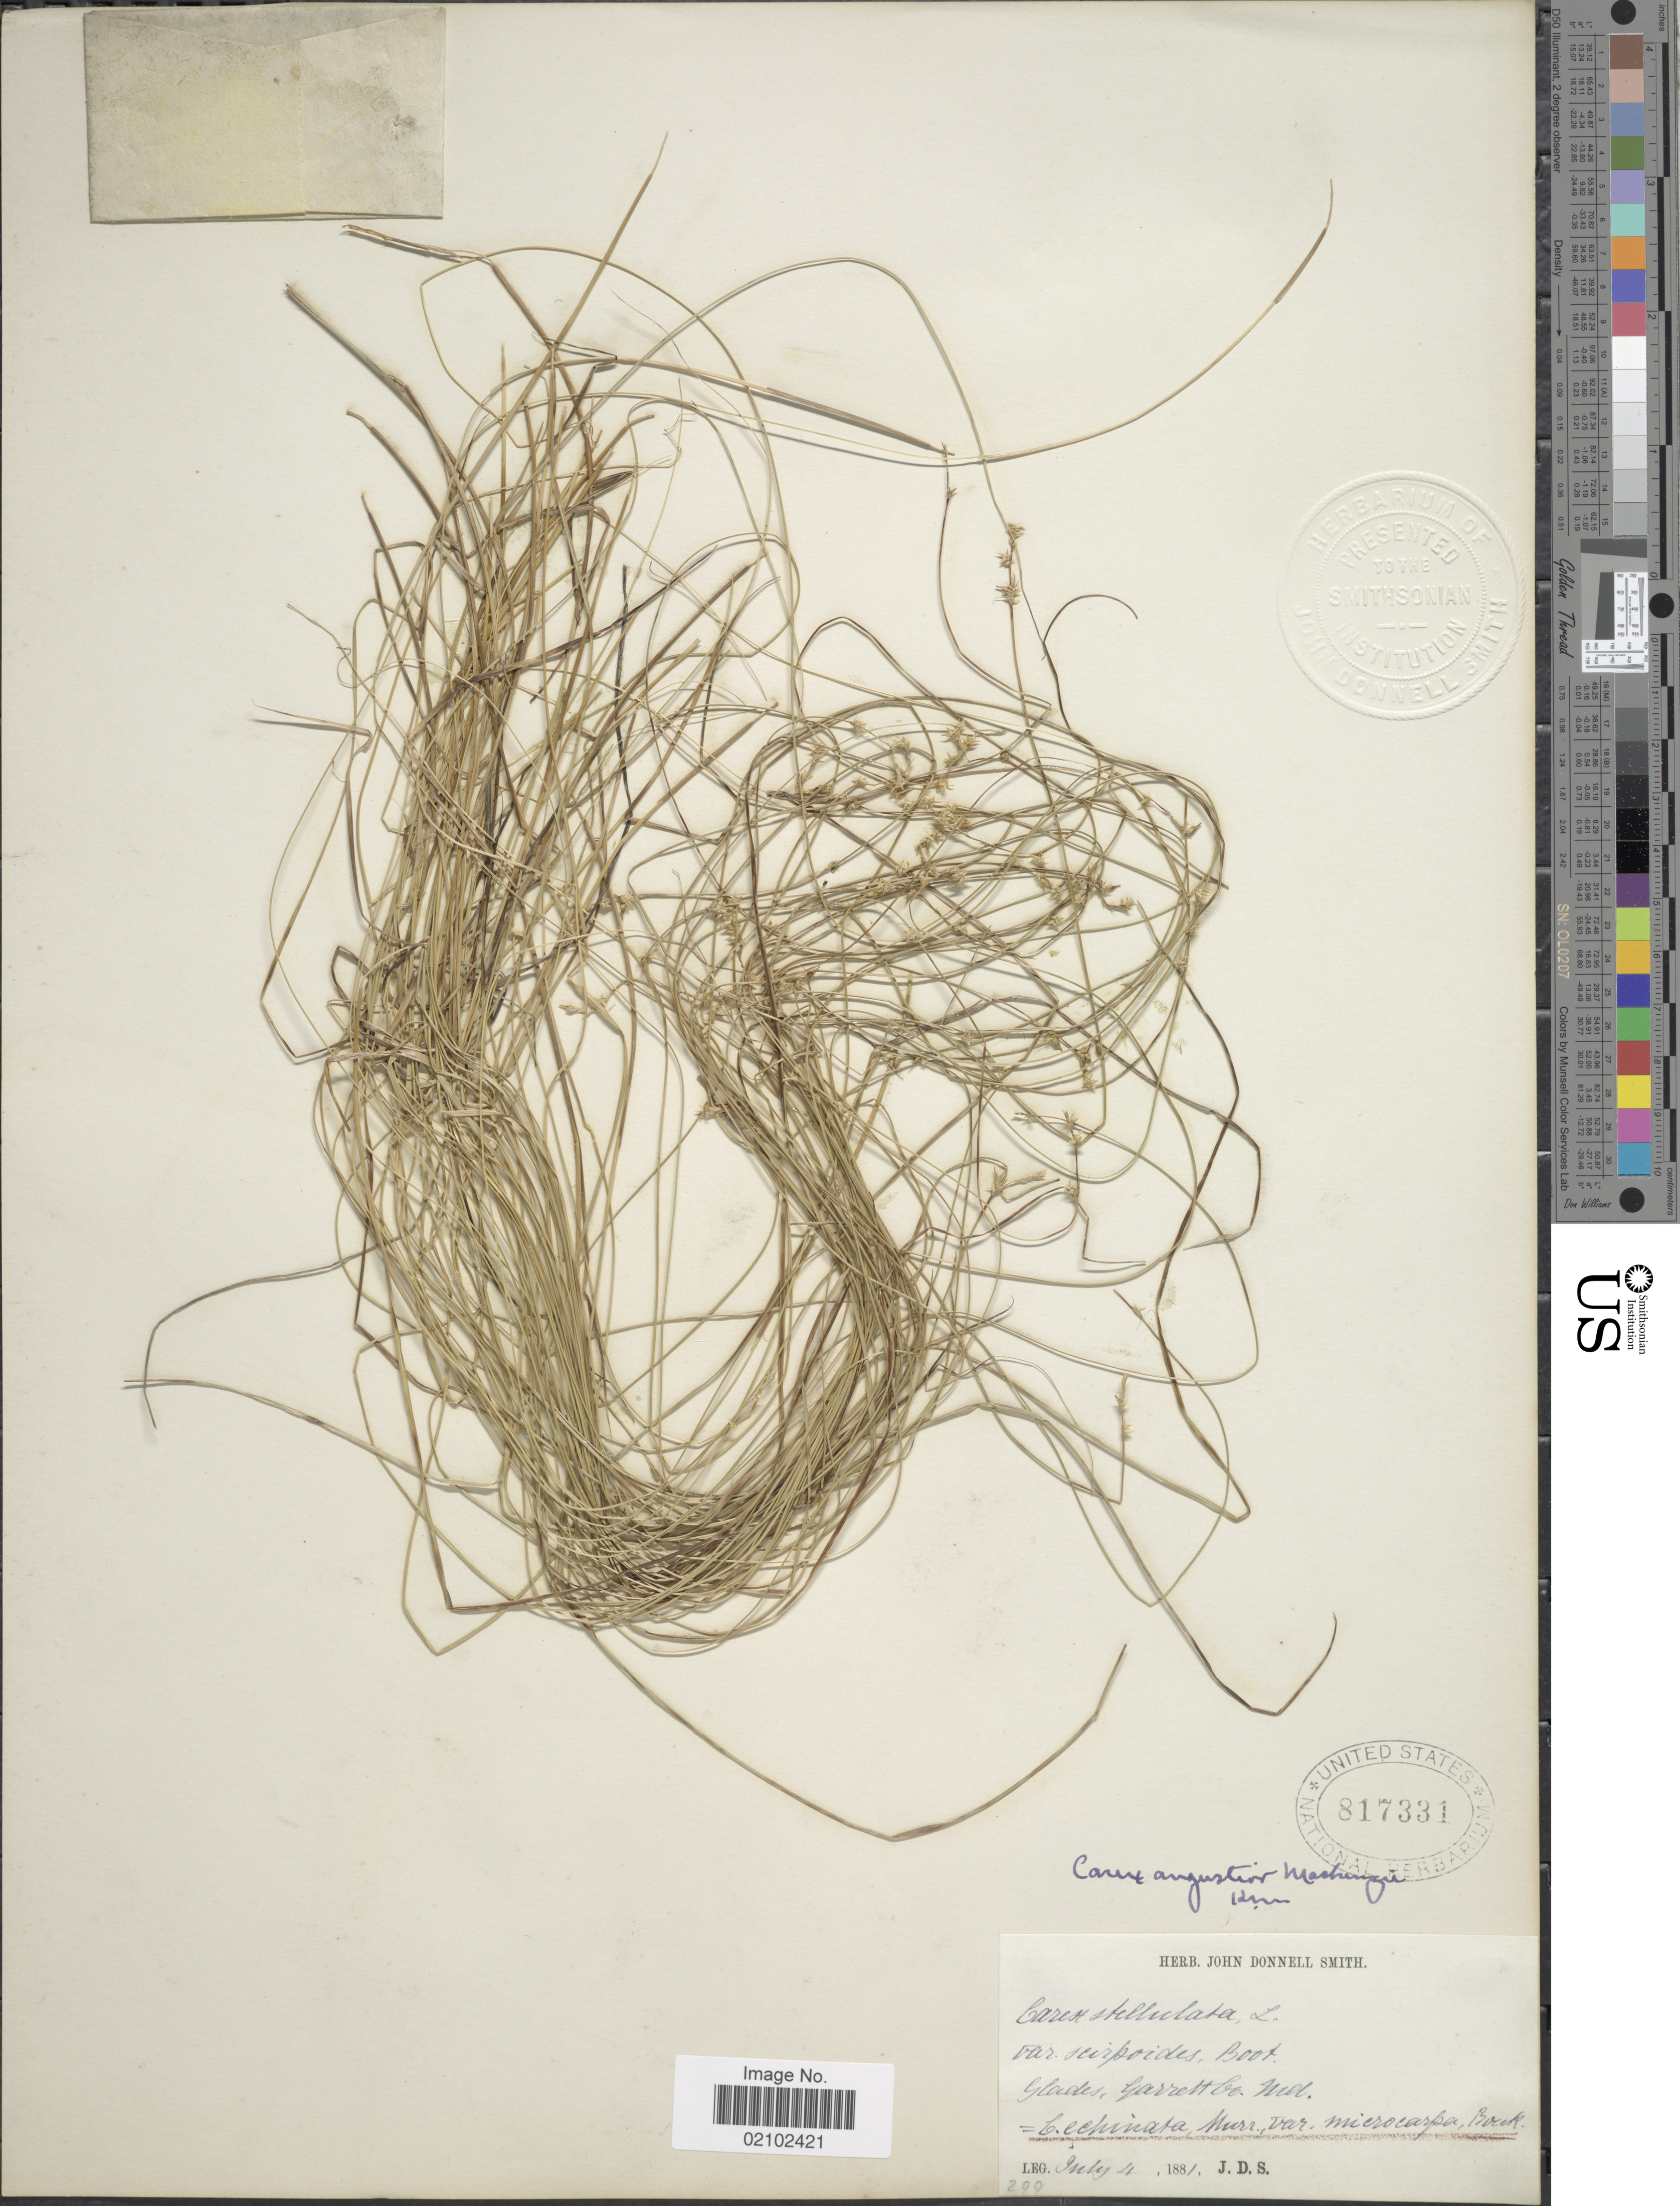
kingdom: Plantae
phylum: Tracheophyta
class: Liliopsida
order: Poales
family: Cyperaceae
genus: Carex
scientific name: Carex echinata subsp. echinata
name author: Murray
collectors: J. Donnell Smith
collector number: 299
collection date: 1881-07-04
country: United States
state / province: Maryland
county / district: Garrett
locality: Glades, Garrett Co., Md.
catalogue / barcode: US 817331